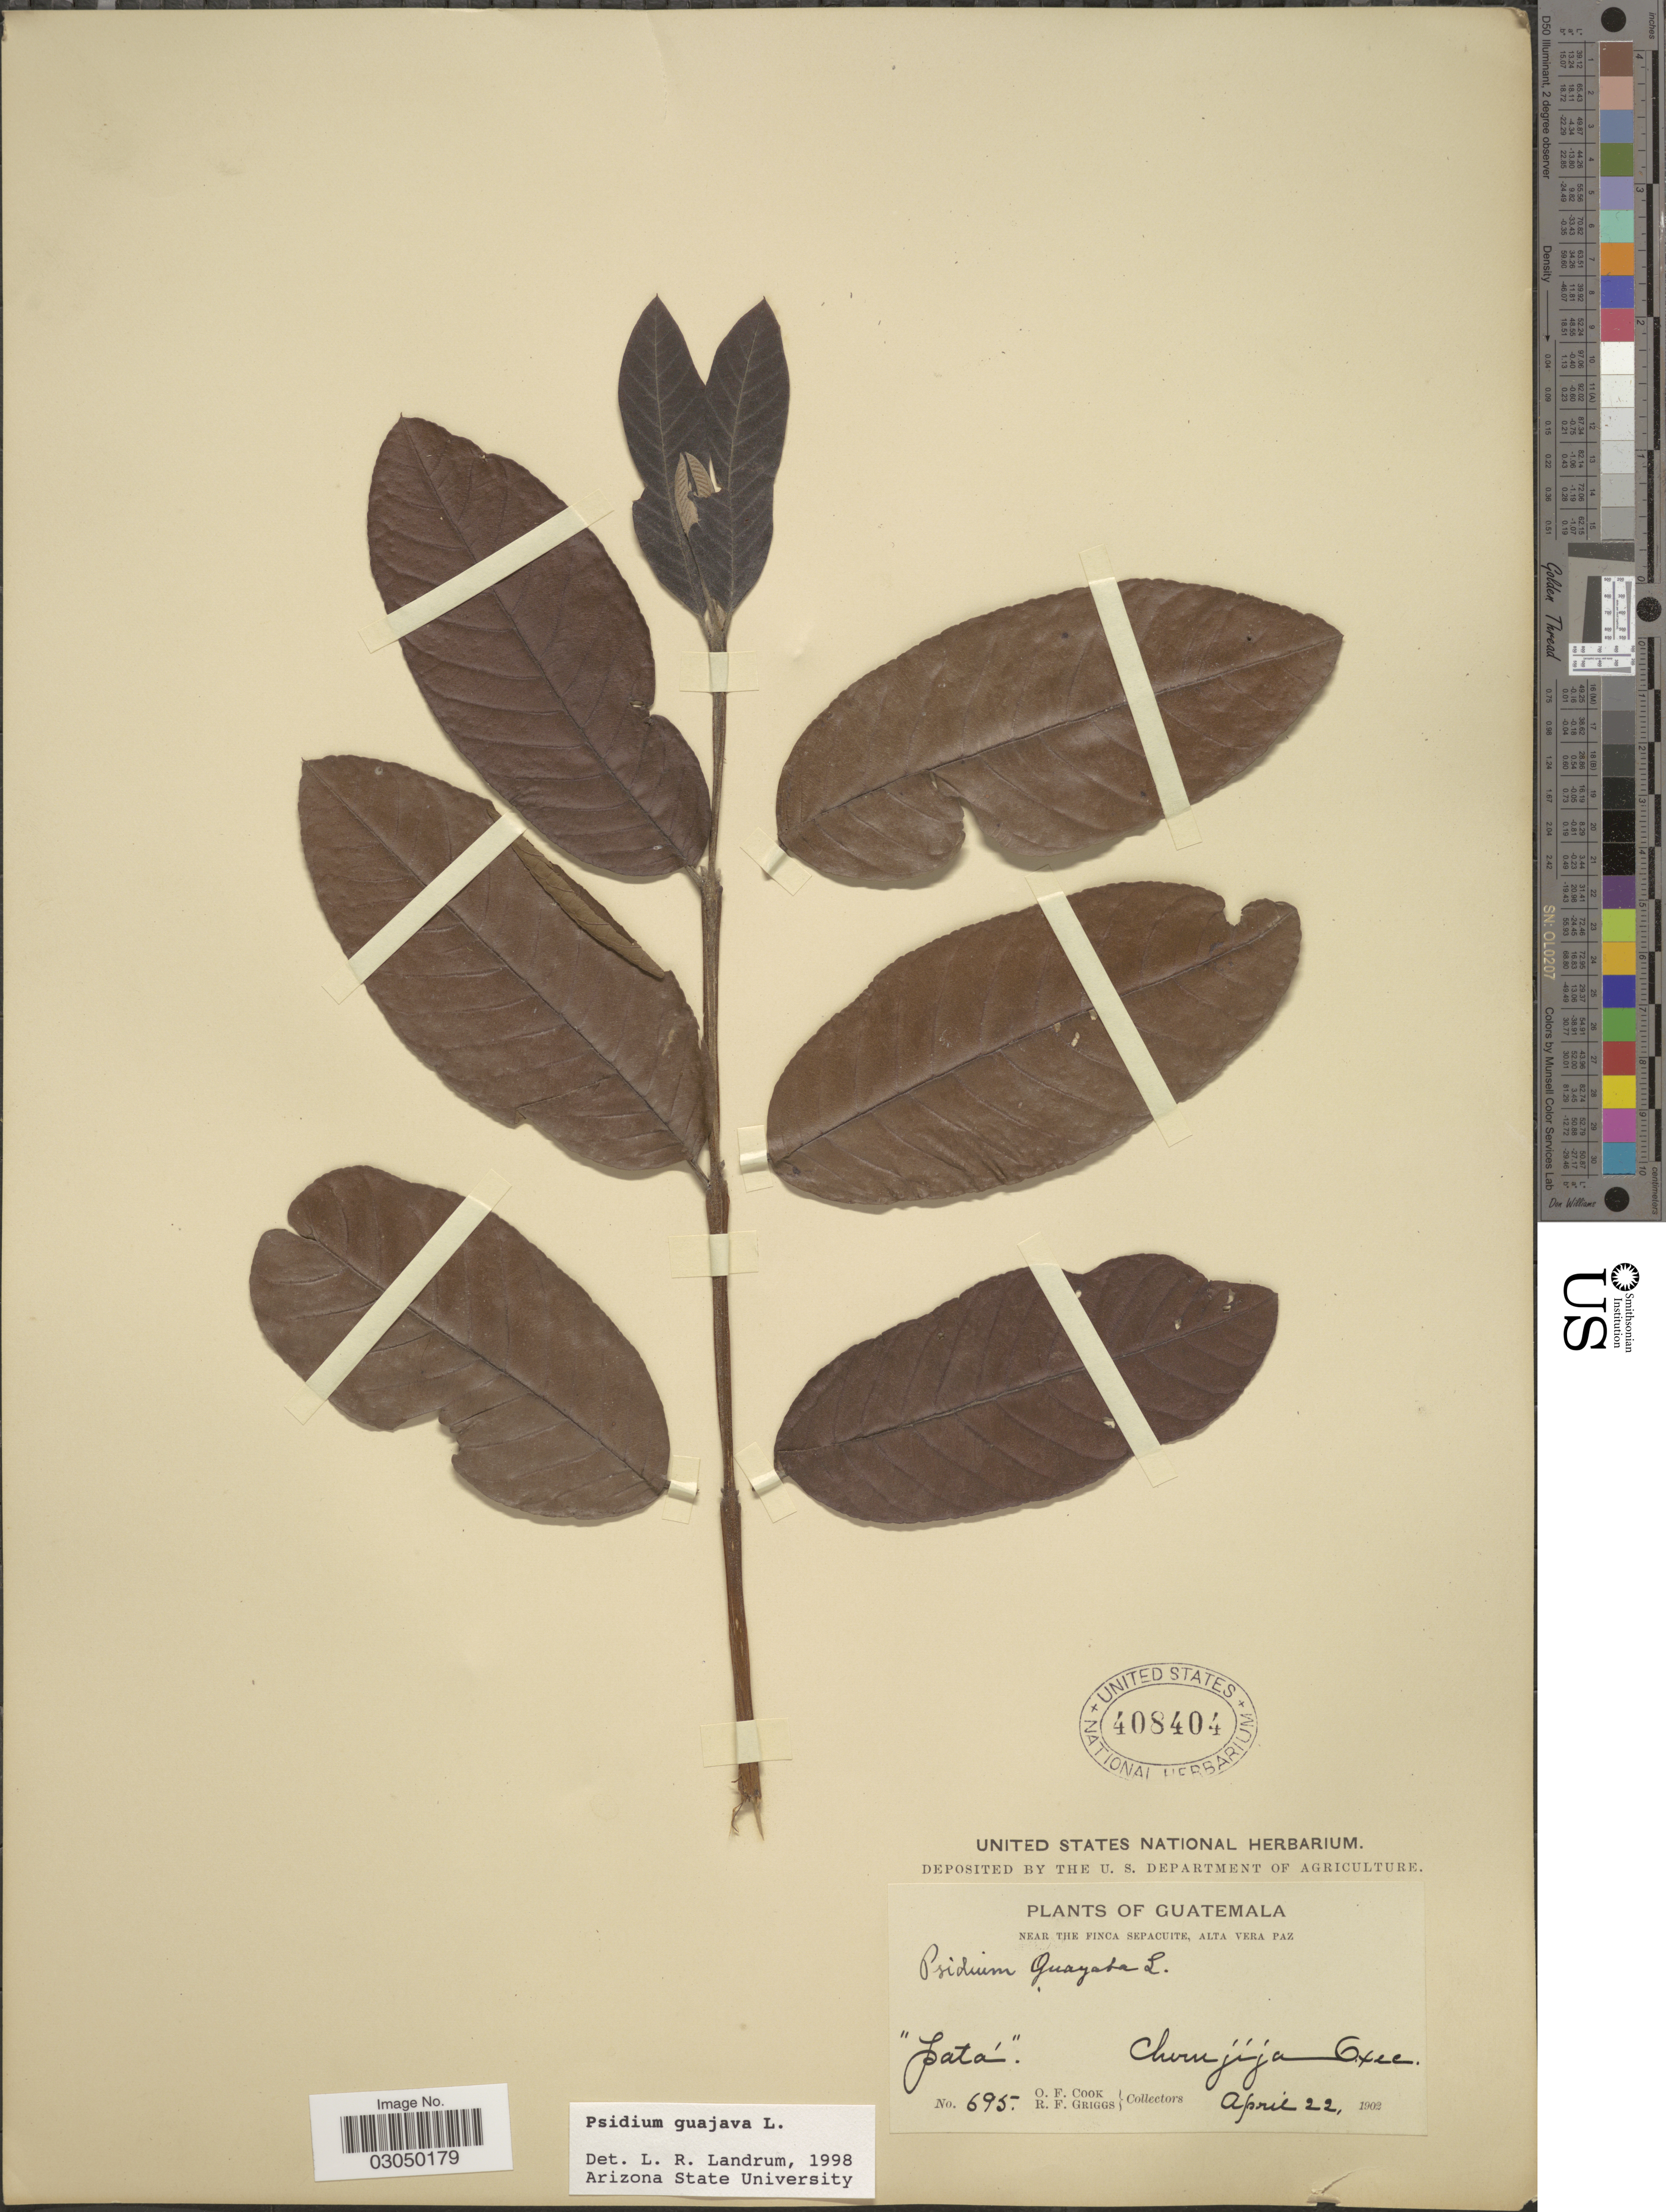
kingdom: Plantae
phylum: Tracheophyta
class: Magnoliopsida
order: Myrtales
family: Myrtaceae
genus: Psidium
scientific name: Psidium guajava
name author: L.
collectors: O. F. Cook & R. F. Griggs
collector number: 695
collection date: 1902-04-22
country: Guatemala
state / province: Alta Verapaz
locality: Near the Finca Sepacuite, Alta Vera Paz.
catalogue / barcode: US 408404